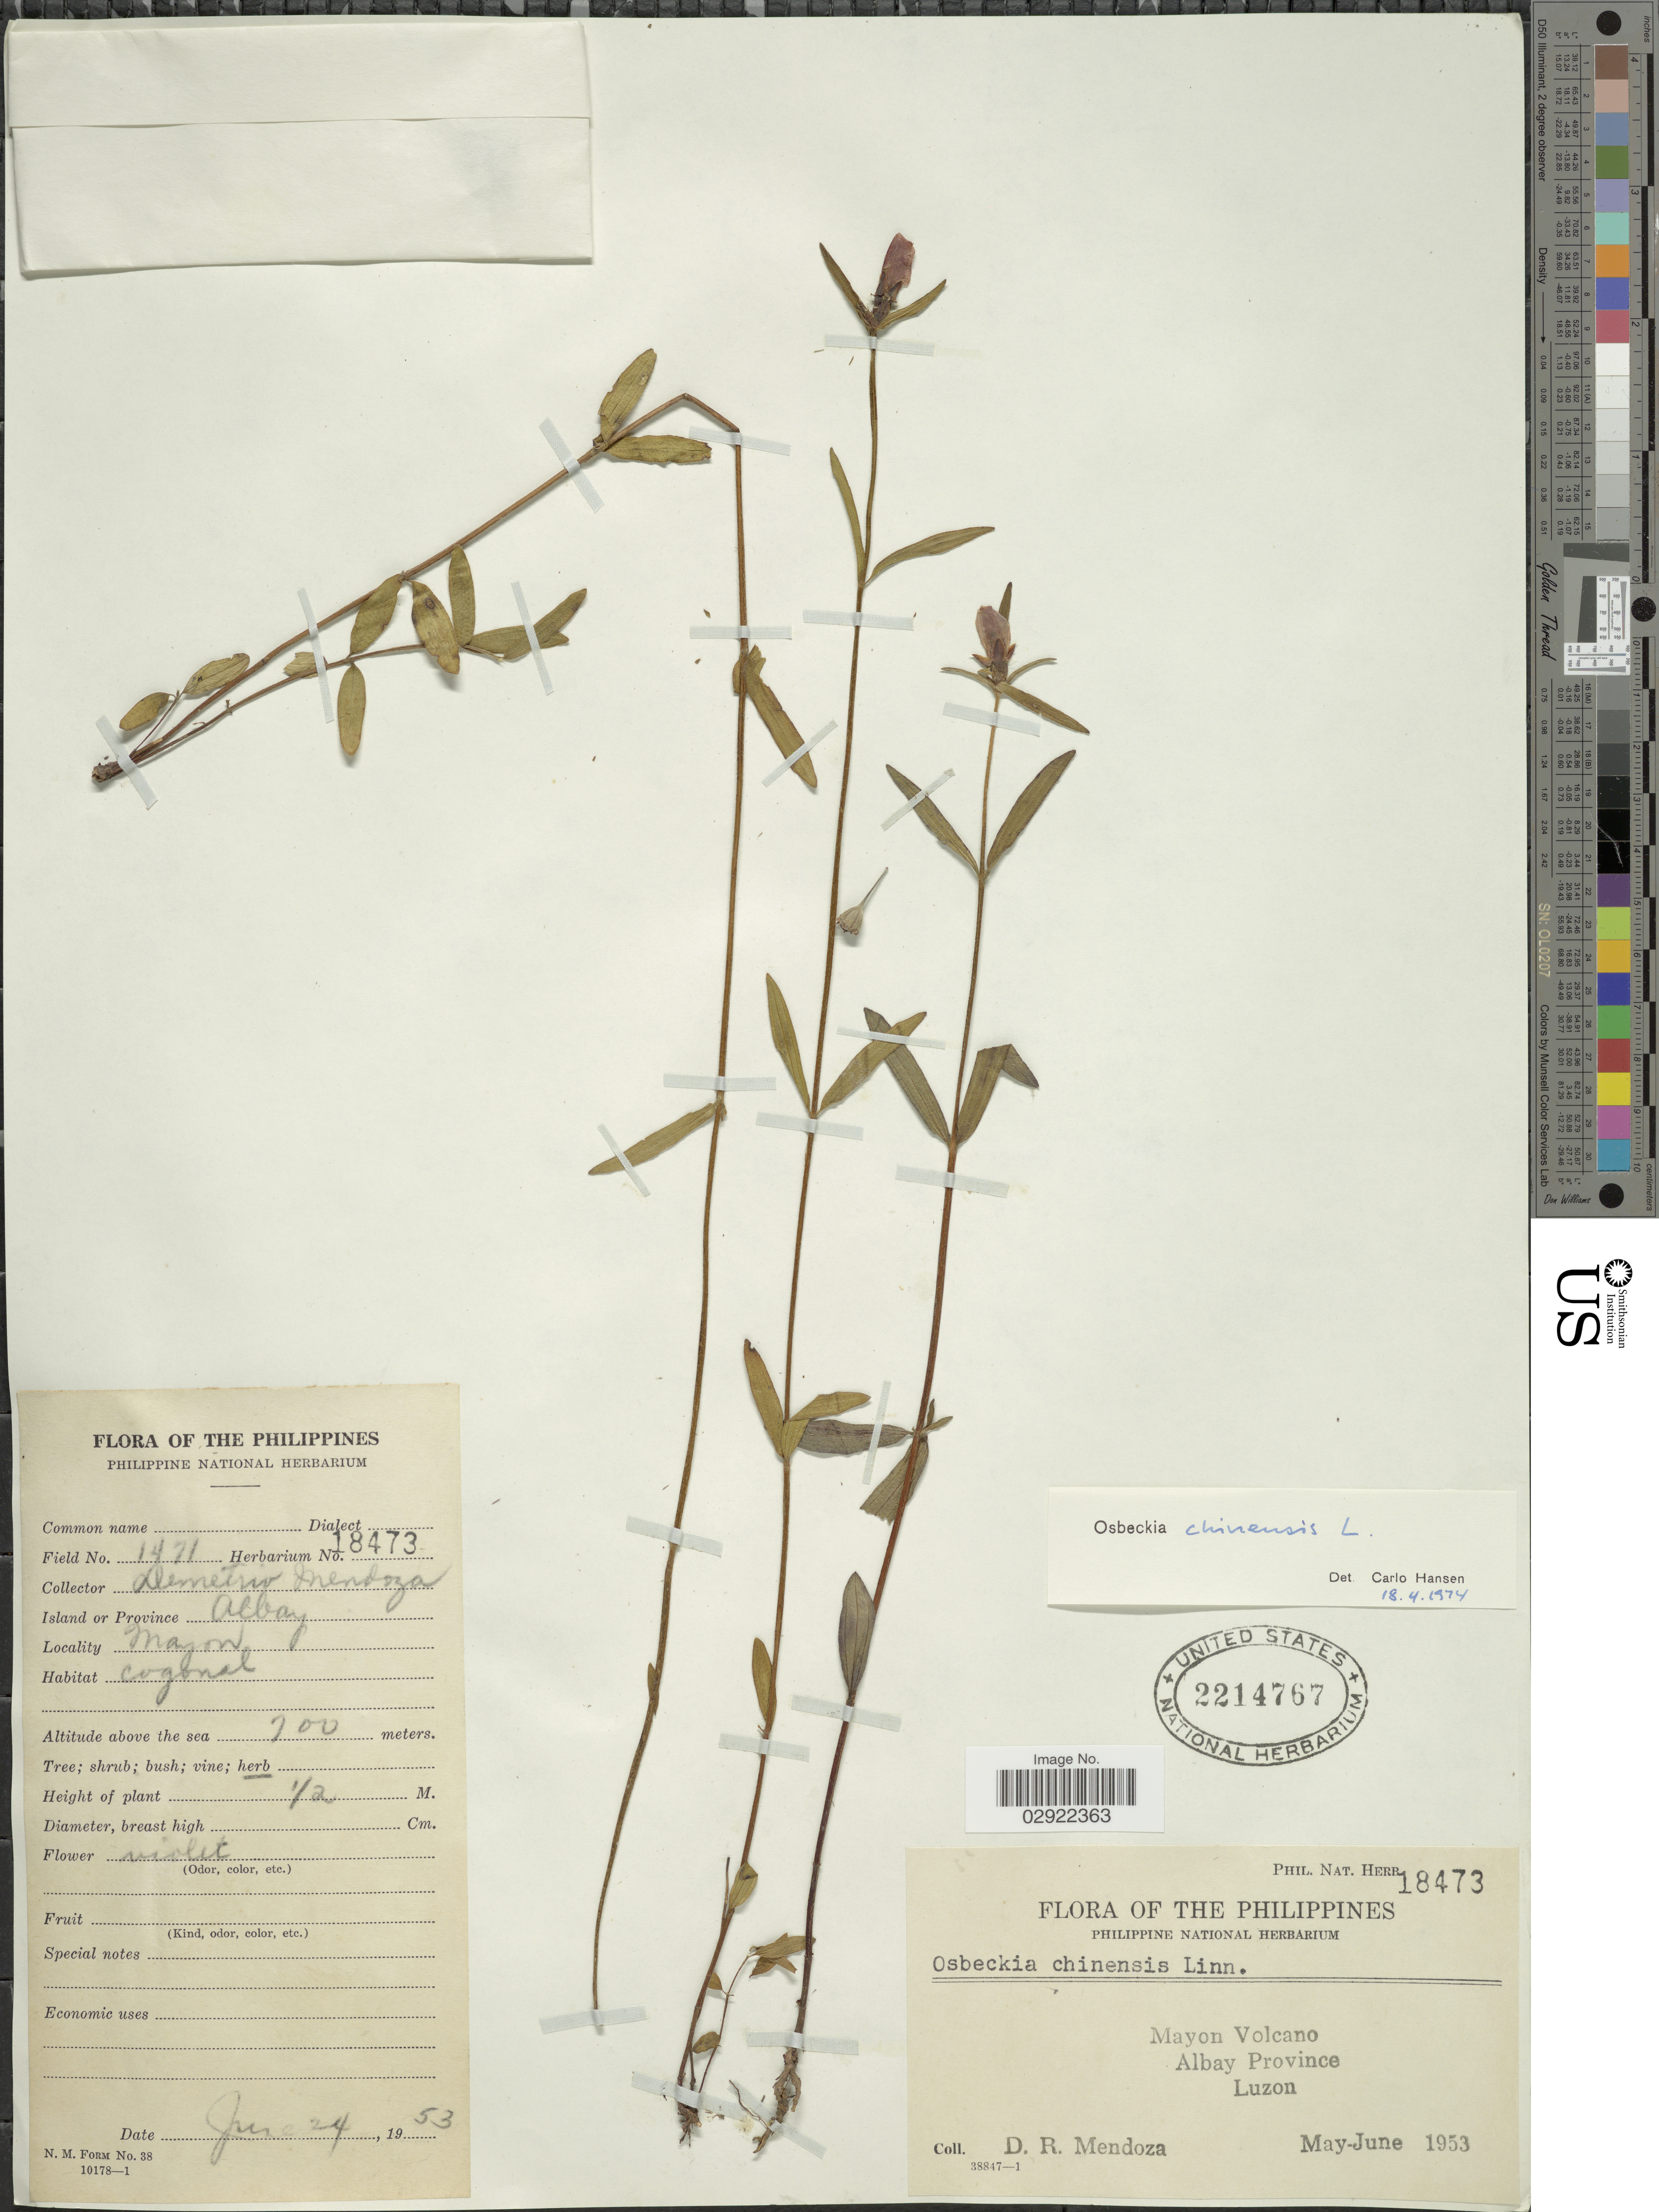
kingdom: Plantae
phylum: Tracheophyta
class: Magnoliopsida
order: Myrtales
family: Melastomataceae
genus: Osbeckia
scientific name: Osbeckia chinensis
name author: L.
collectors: D. Mendoza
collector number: Phil. Nat. Herb. 18473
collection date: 1953-06-24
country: Philippines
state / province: Bicol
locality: Mayon Volcano, Albay Province, Luzon.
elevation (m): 700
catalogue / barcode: US 2214767